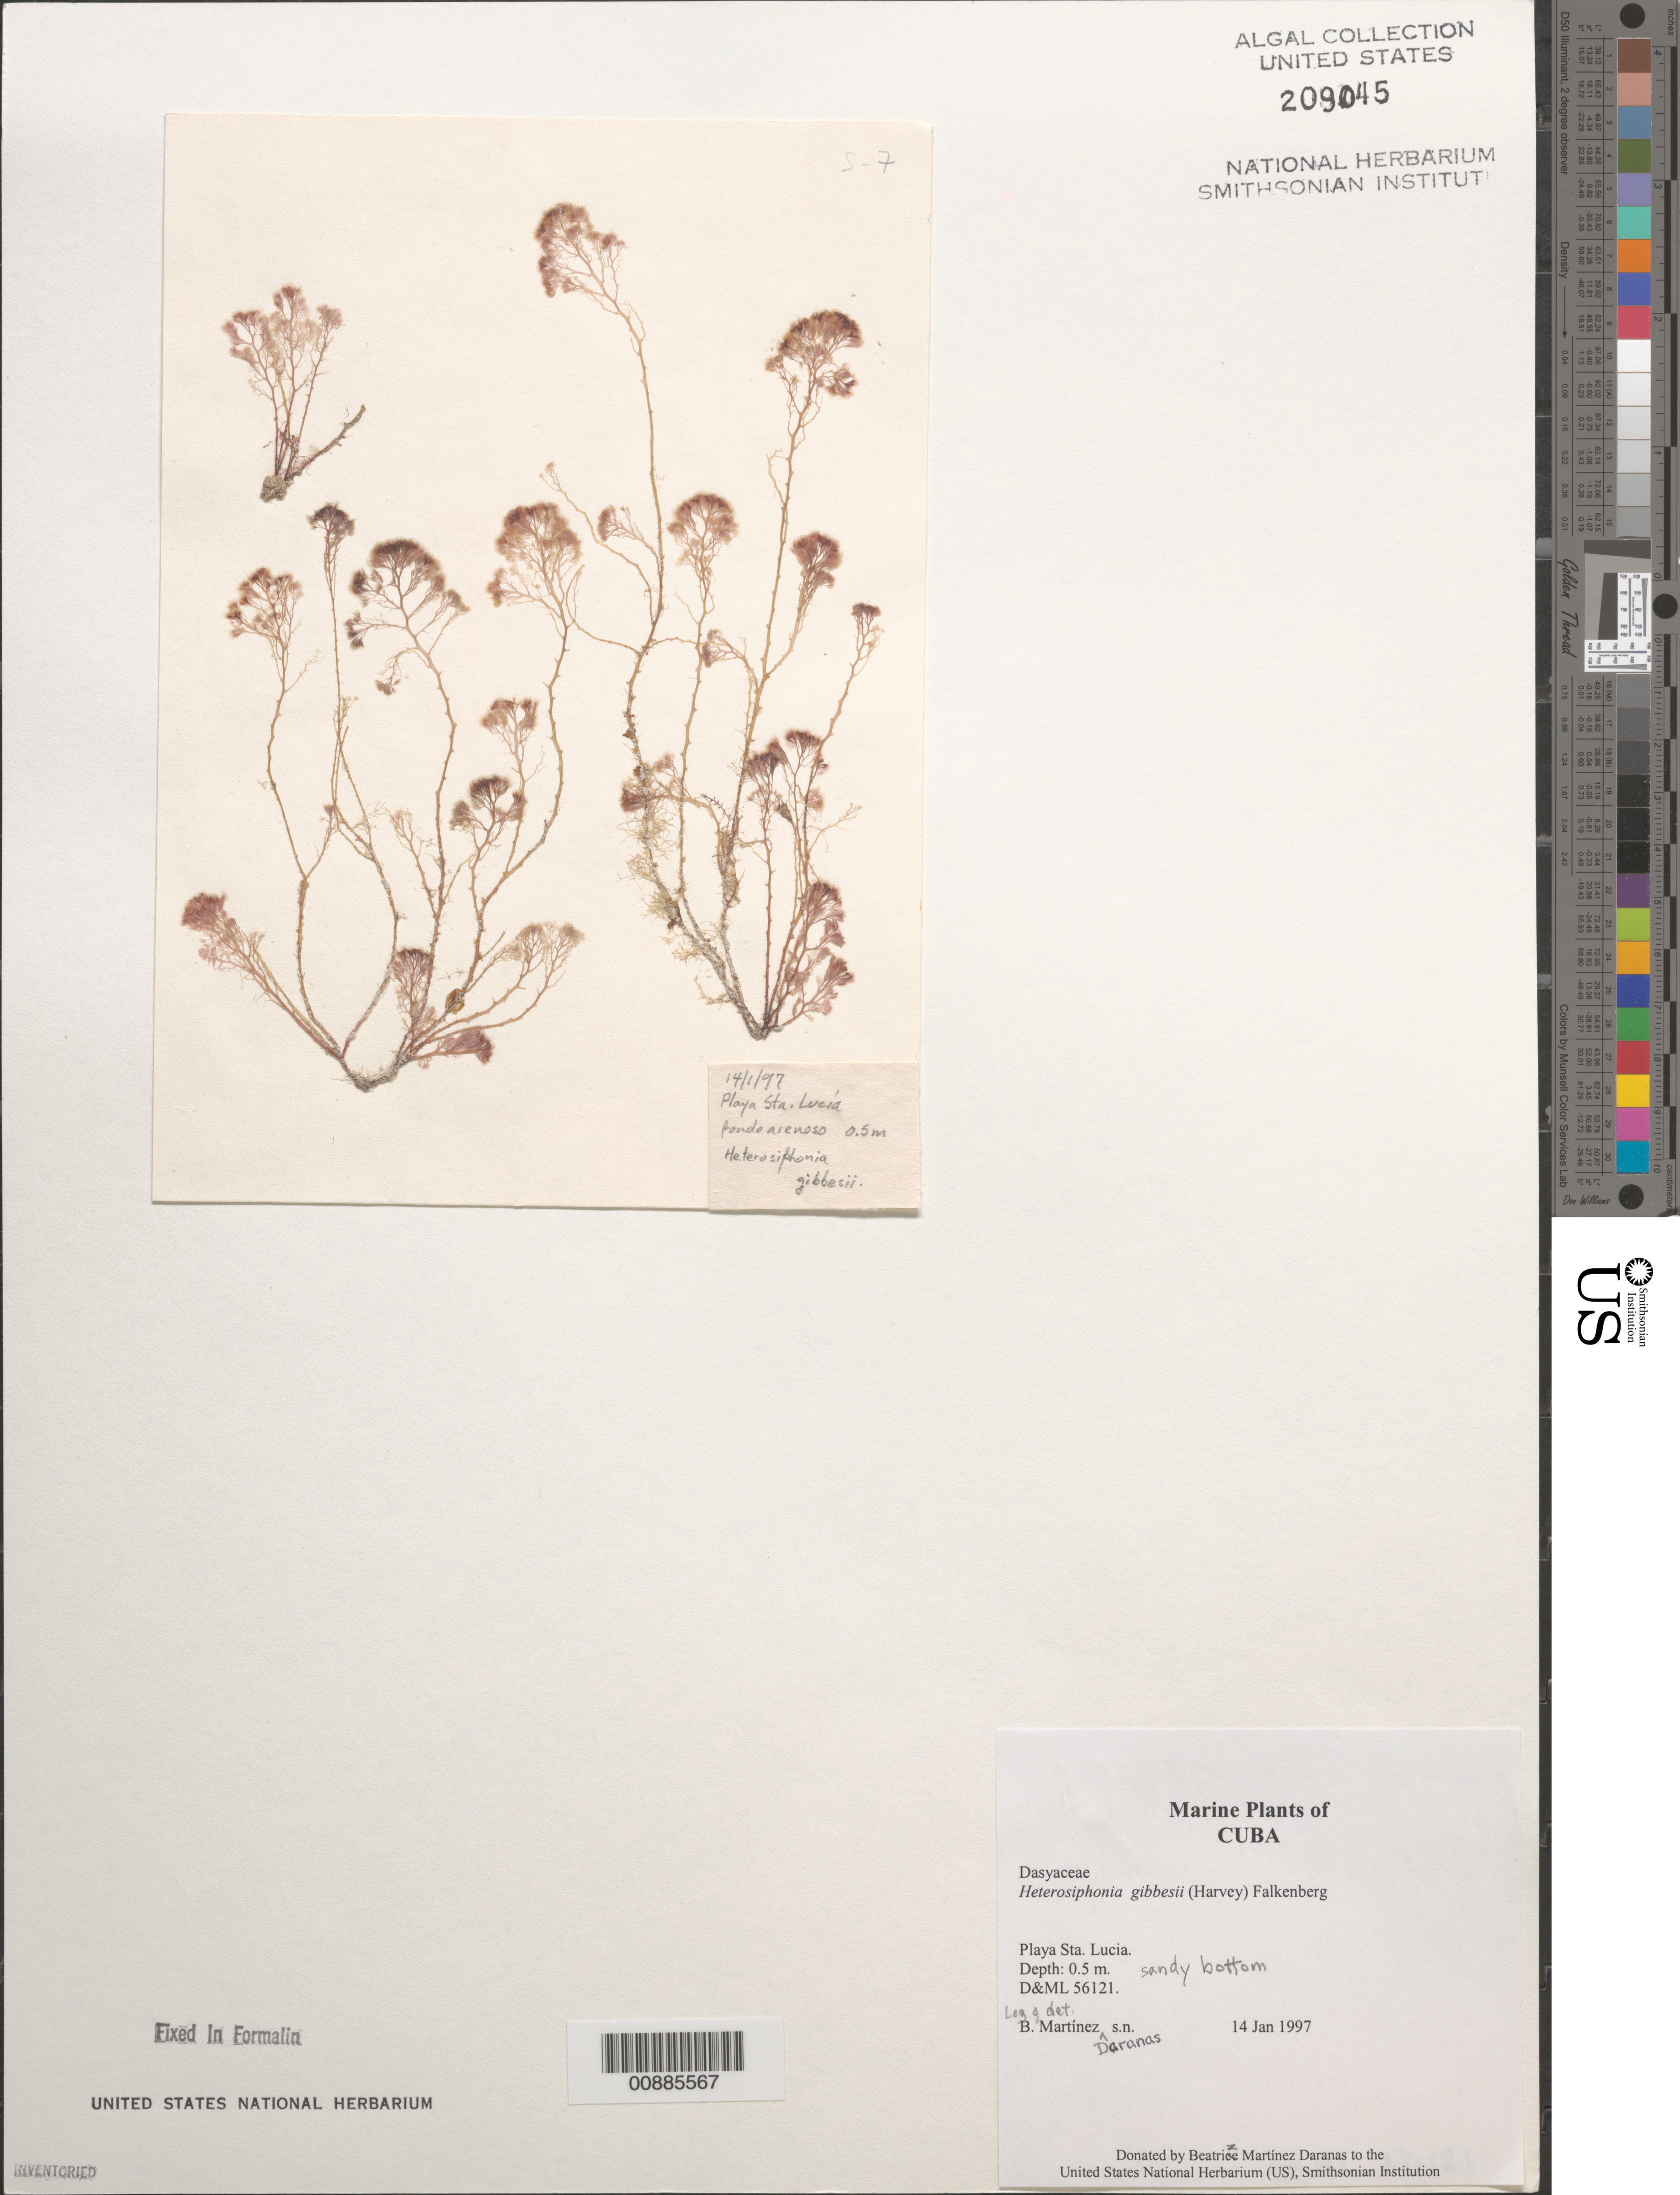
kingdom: Plantae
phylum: Rhodophyta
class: Florideophyceae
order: Ceramiales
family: Dasyaceae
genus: Heterosiphonia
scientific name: Heterosiphonia gibbesii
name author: (Harv.)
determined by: Martinez Daranas, B.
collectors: B. Martinez Daranas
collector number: D&ML 56121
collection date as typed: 14 Jan 1997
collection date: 1997-01-14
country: Cuba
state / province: Camaguey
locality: Playa Santa Lucia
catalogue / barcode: US 209045